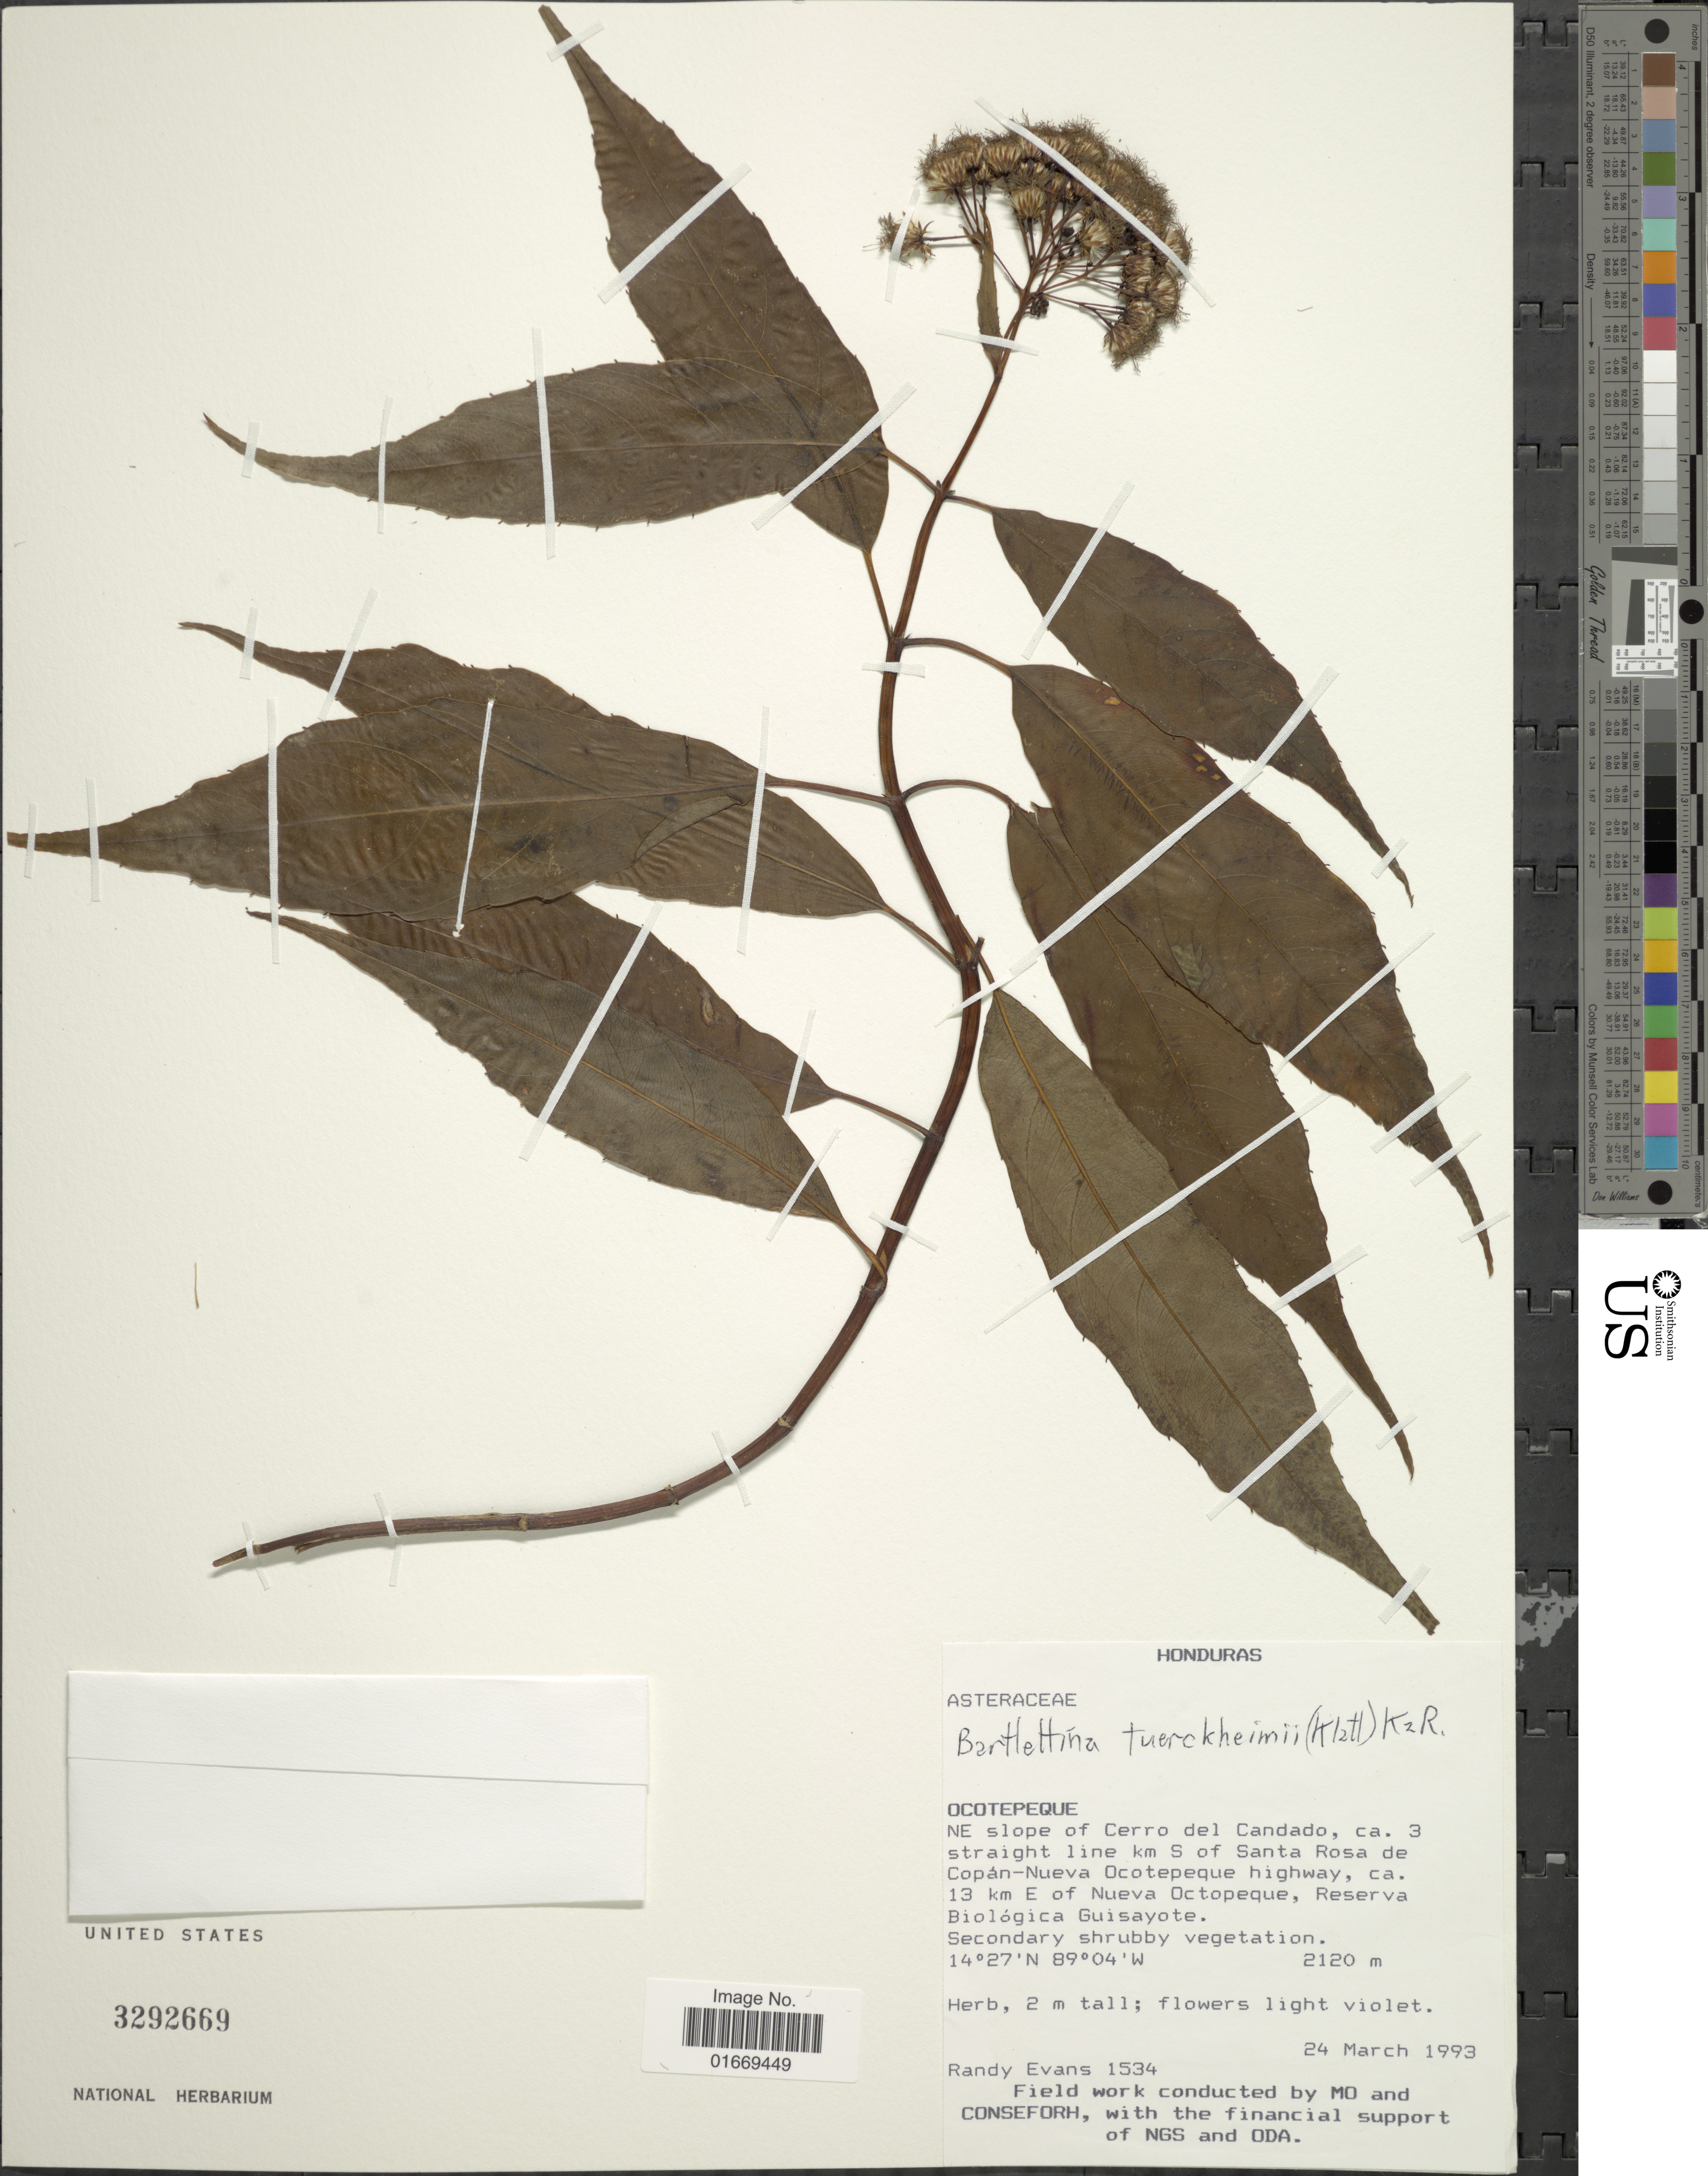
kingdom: Plantae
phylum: Tracheophyta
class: Magnoliopsida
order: Asterales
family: Asteraceae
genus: Bartlettina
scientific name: Bartlettina tuerckheimii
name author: (Klatt) R.M. King & H. Rob.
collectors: R. Evans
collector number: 1534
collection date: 1993-03-24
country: Honduras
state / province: Ocotepeque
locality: NE slope of Cerro del Candado, ca. 3 straight line km S of Santa Rosa de Copán-Nueva Octopeque, Reserva Biológica Guisayote. Secondary shrubby vegetation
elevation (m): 2120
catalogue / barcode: US 3292669